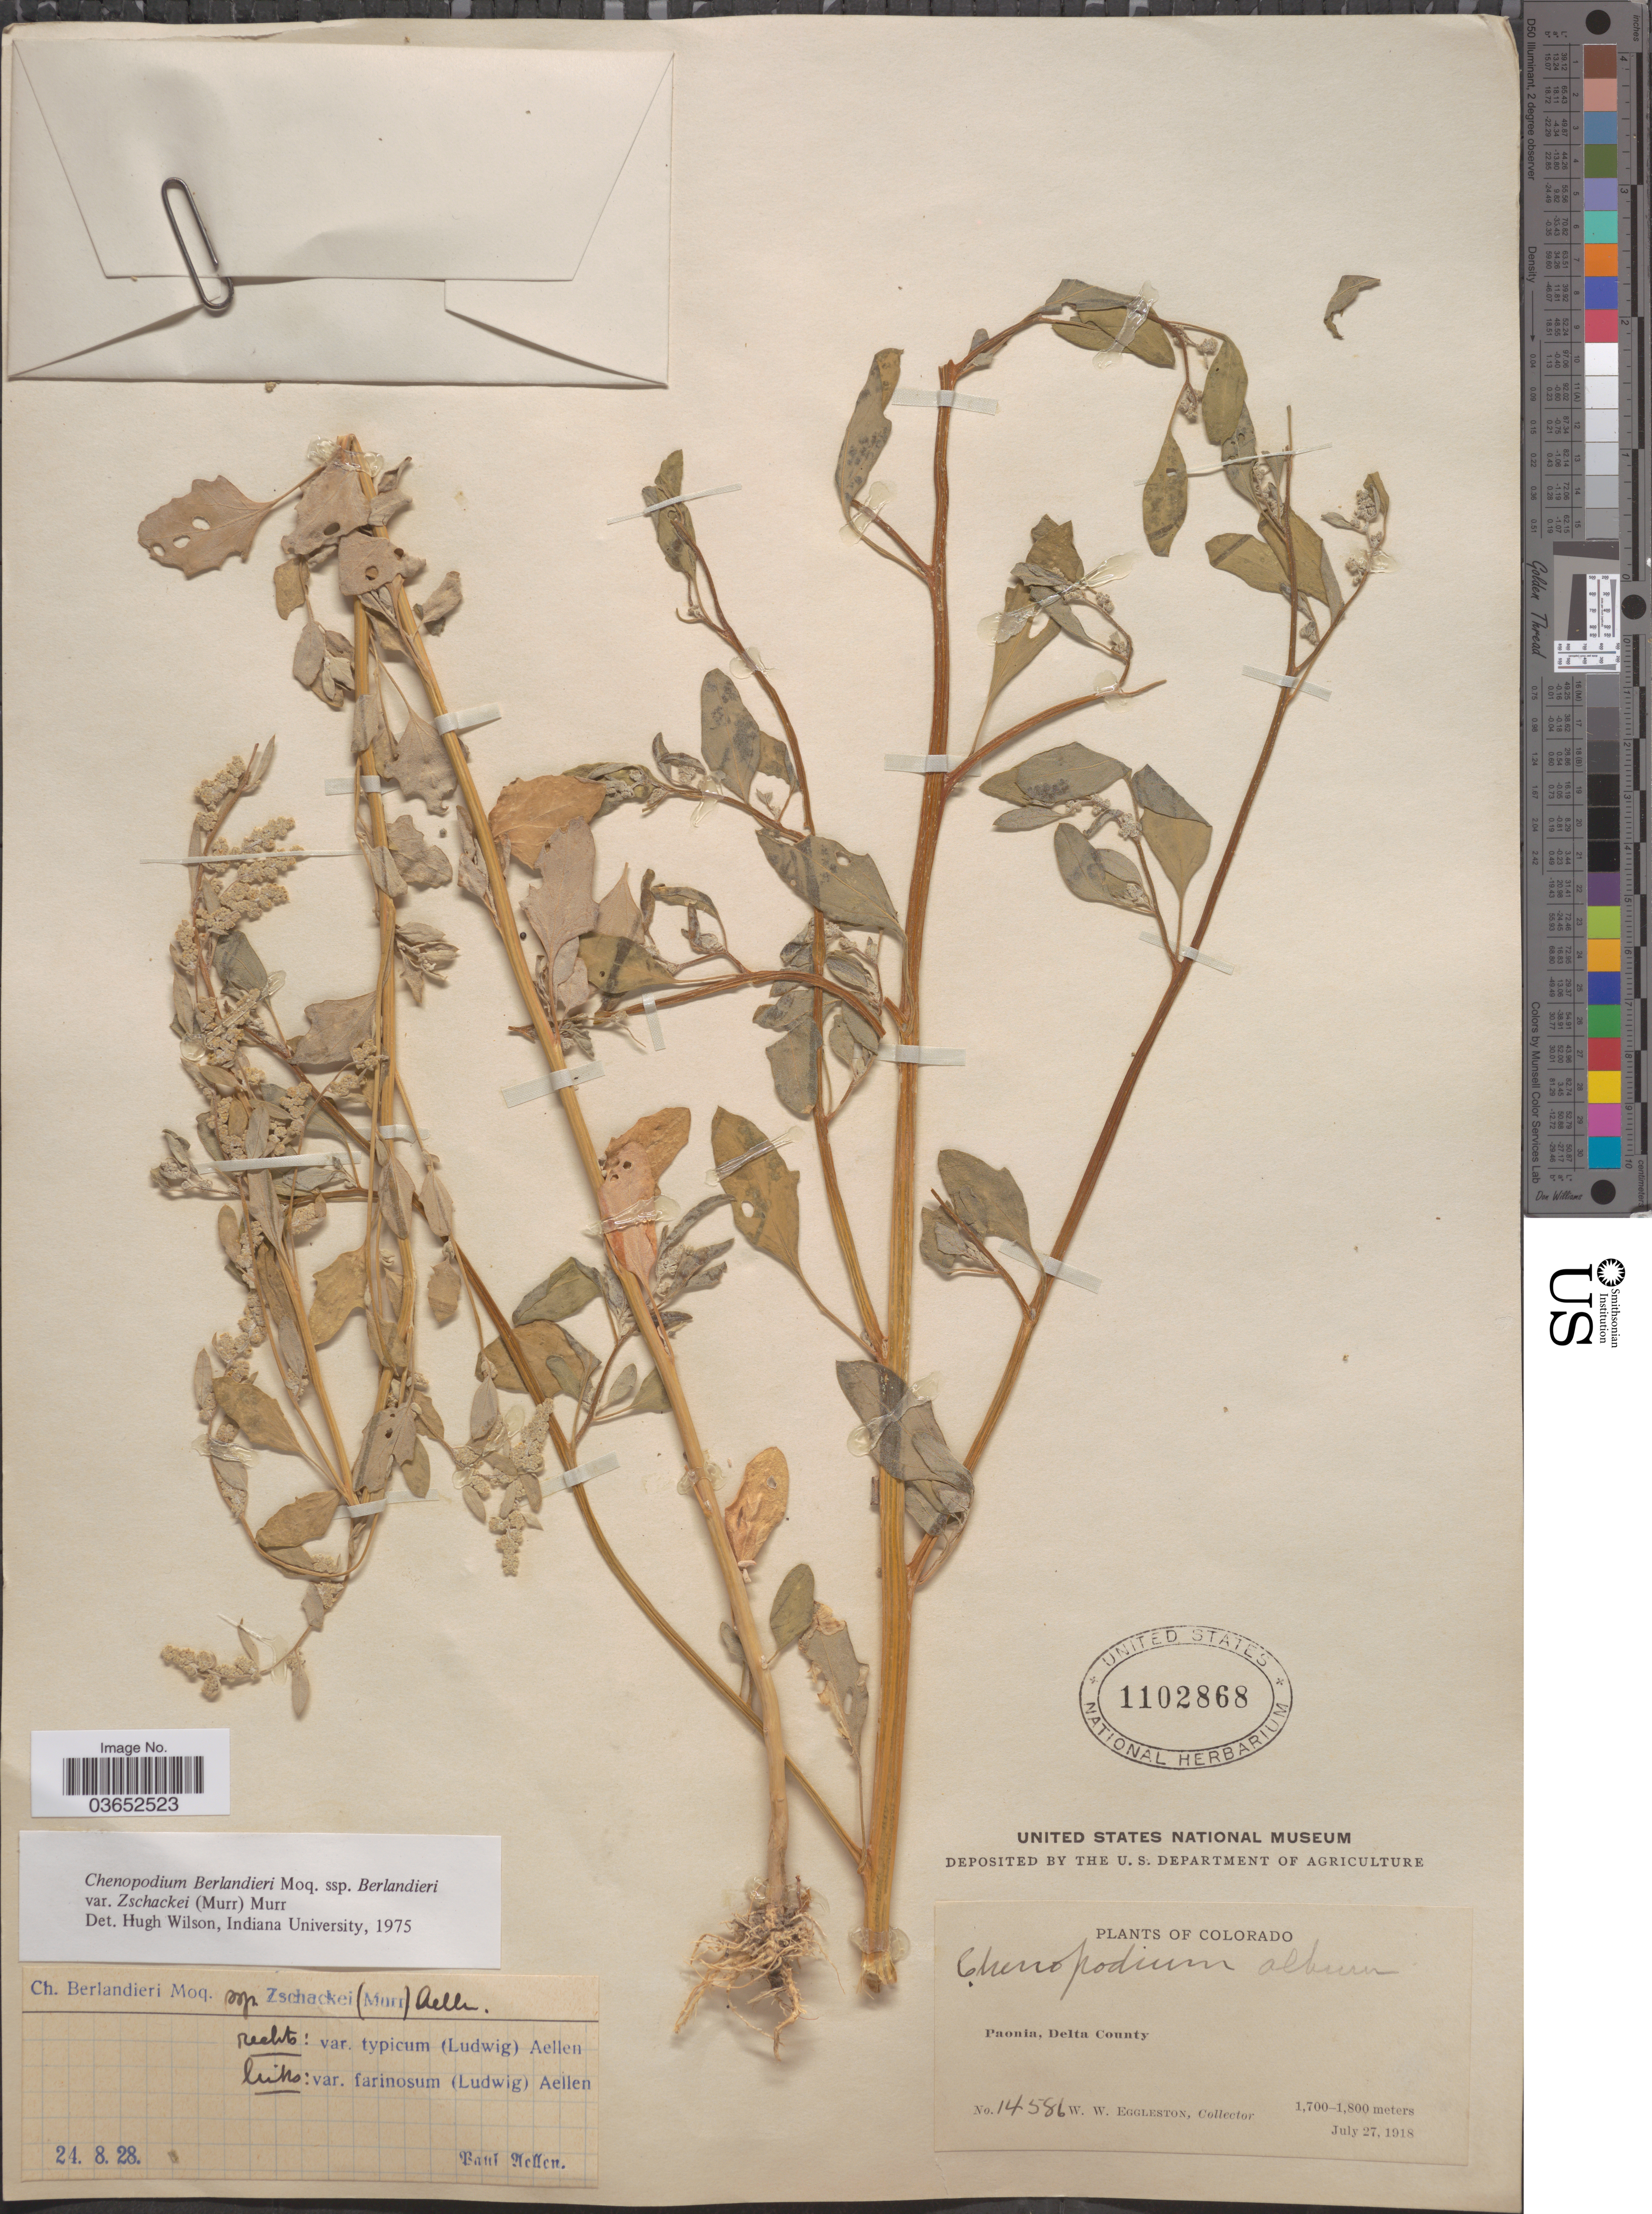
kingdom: Plantae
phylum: Tracheophyta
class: Magnoliopsida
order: Caryophyllales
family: Amaranthaceae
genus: Chenopodium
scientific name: Chenopodium berlandieri var. typicum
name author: A. Ludw. ex Graebn.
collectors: W. W. Eggleston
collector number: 14586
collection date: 1918-07-27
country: United States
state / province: Colorado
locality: Paonia, Delta County.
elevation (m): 1700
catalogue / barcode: US 1102868